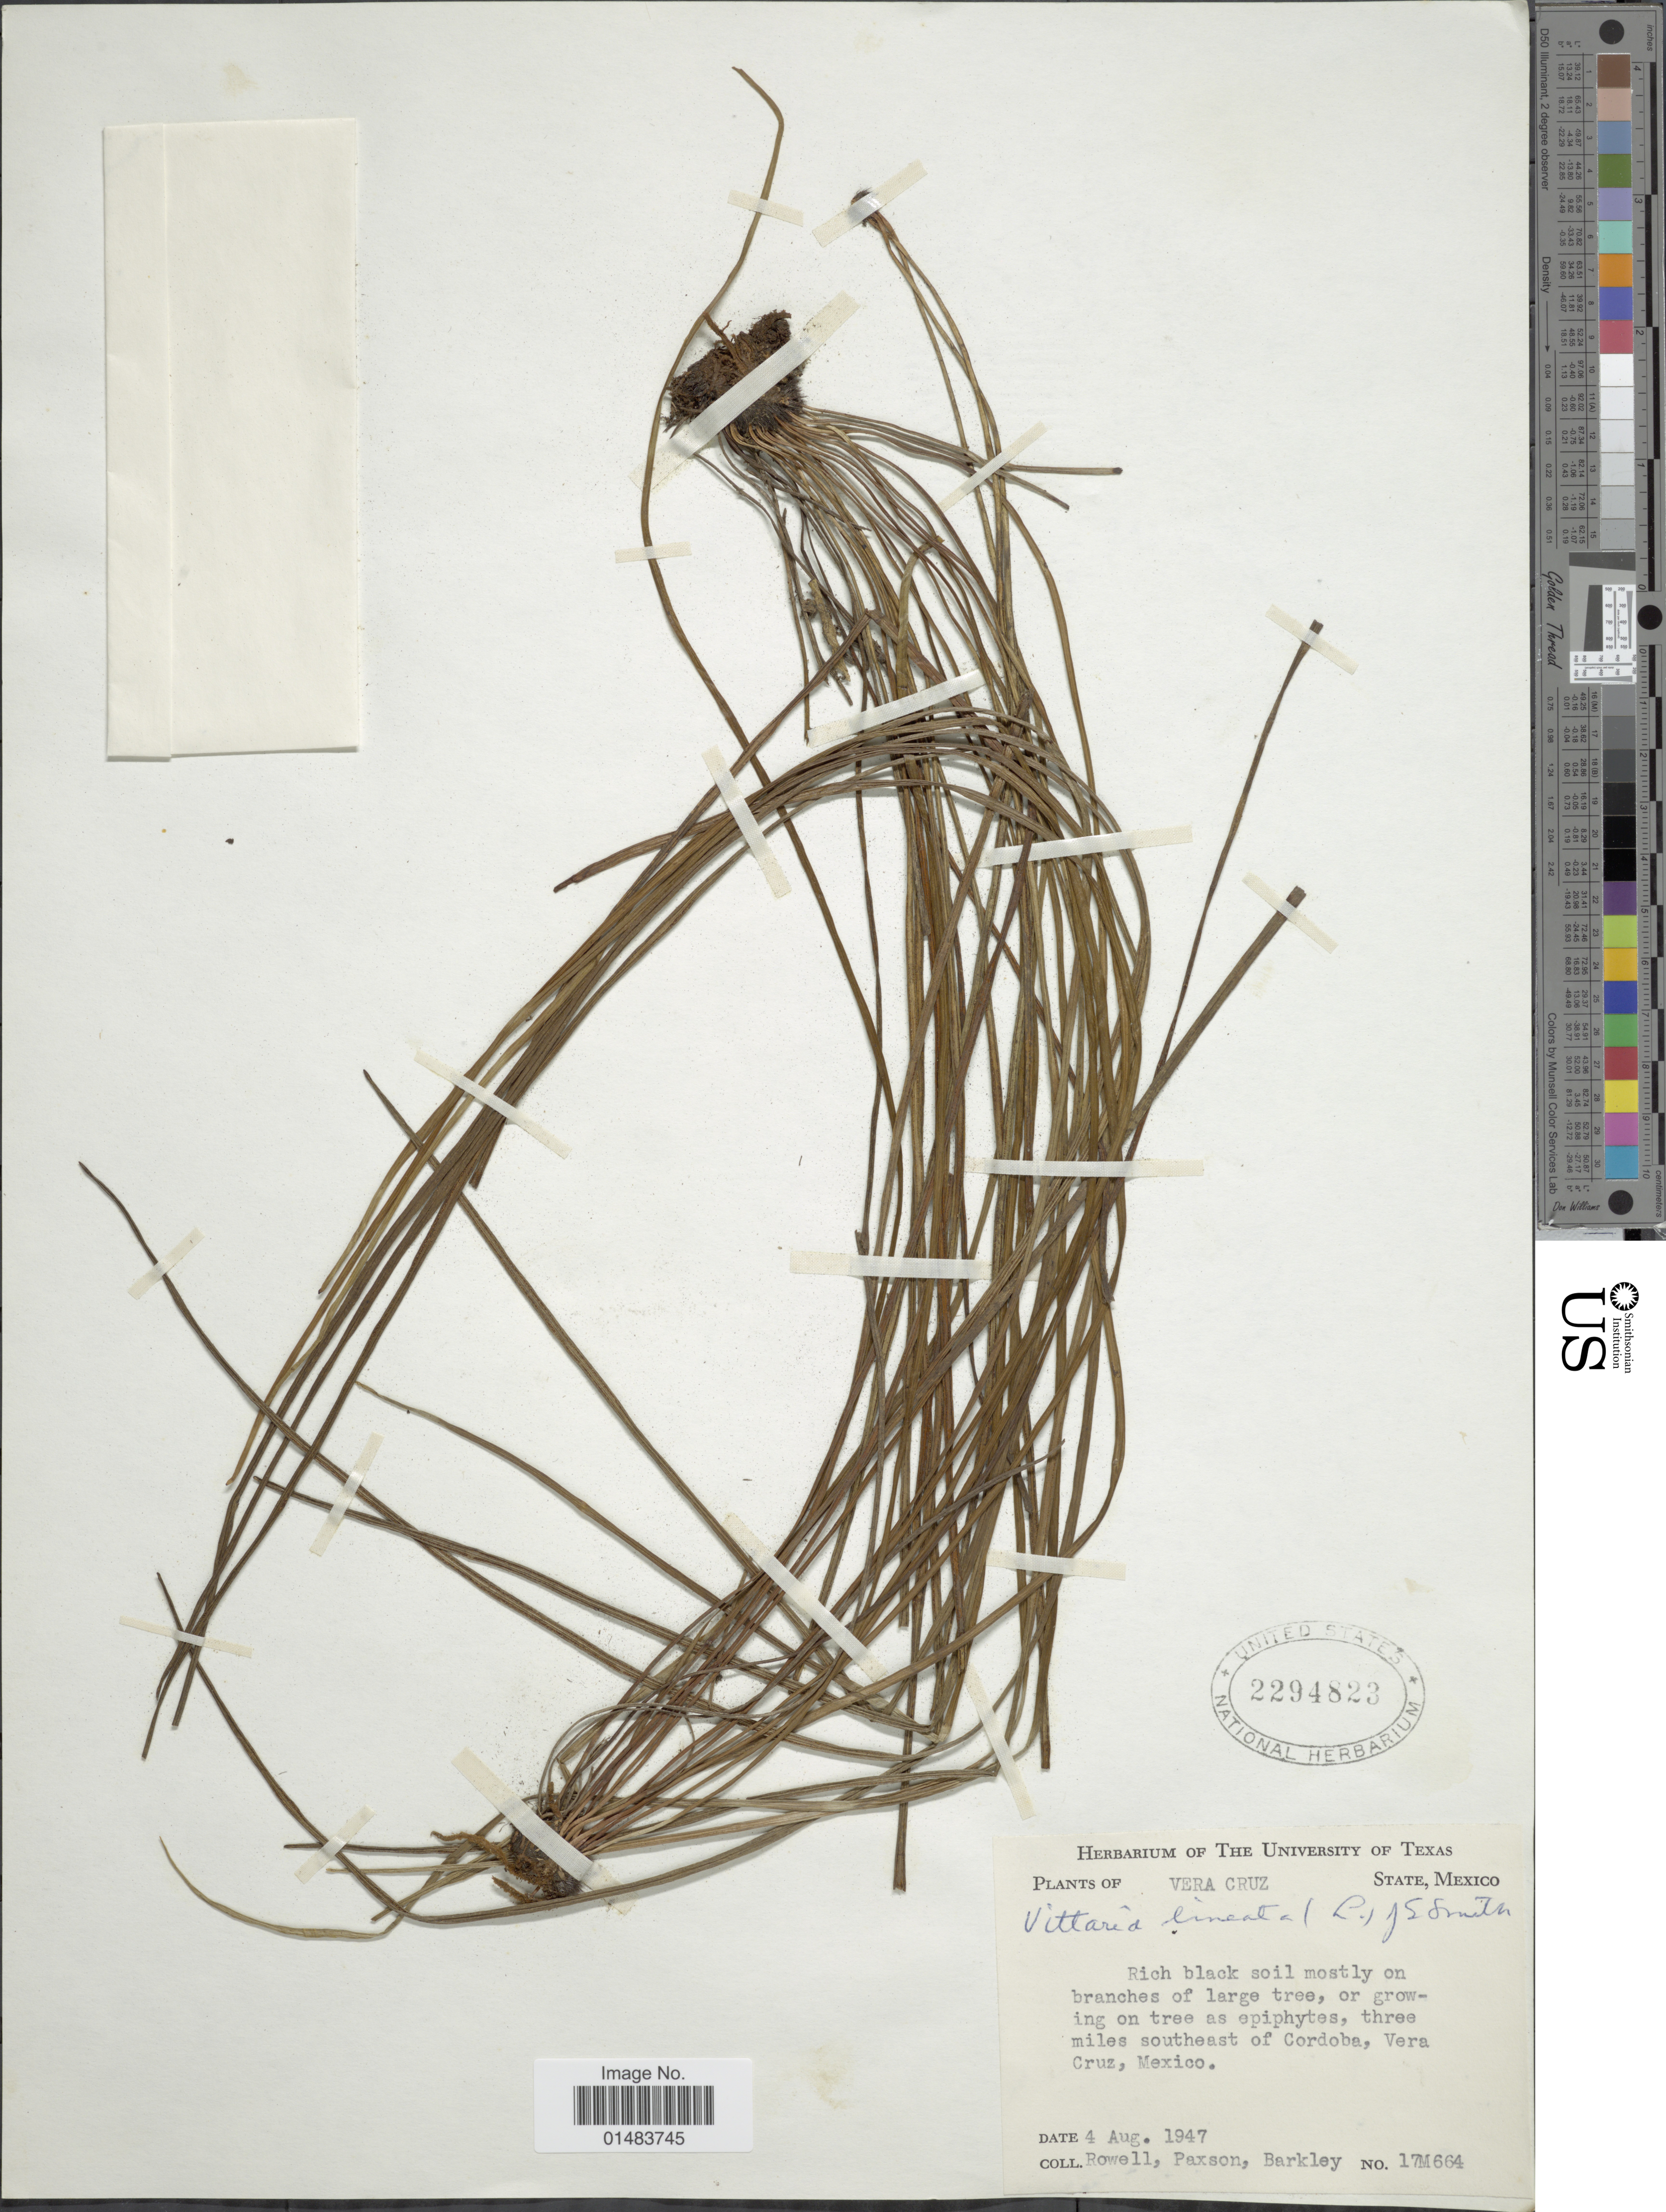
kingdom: Plantae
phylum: Tracheophyta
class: Polypodiopsida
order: Polypodiales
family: Pteridaceae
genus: Vittaria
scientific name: Vittaria lineata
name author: (L.) Sm.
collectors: Rowell, Paxson & -- Barkley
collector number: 17M664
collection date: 1947-08-04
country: Mexico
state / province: Veracruz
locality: Plants of Vera Cruz, Rich black soil moistly on branches of large tree, or growing on tree as epiphytes, three miles southeast of Cordoba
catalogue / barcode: US 2294823